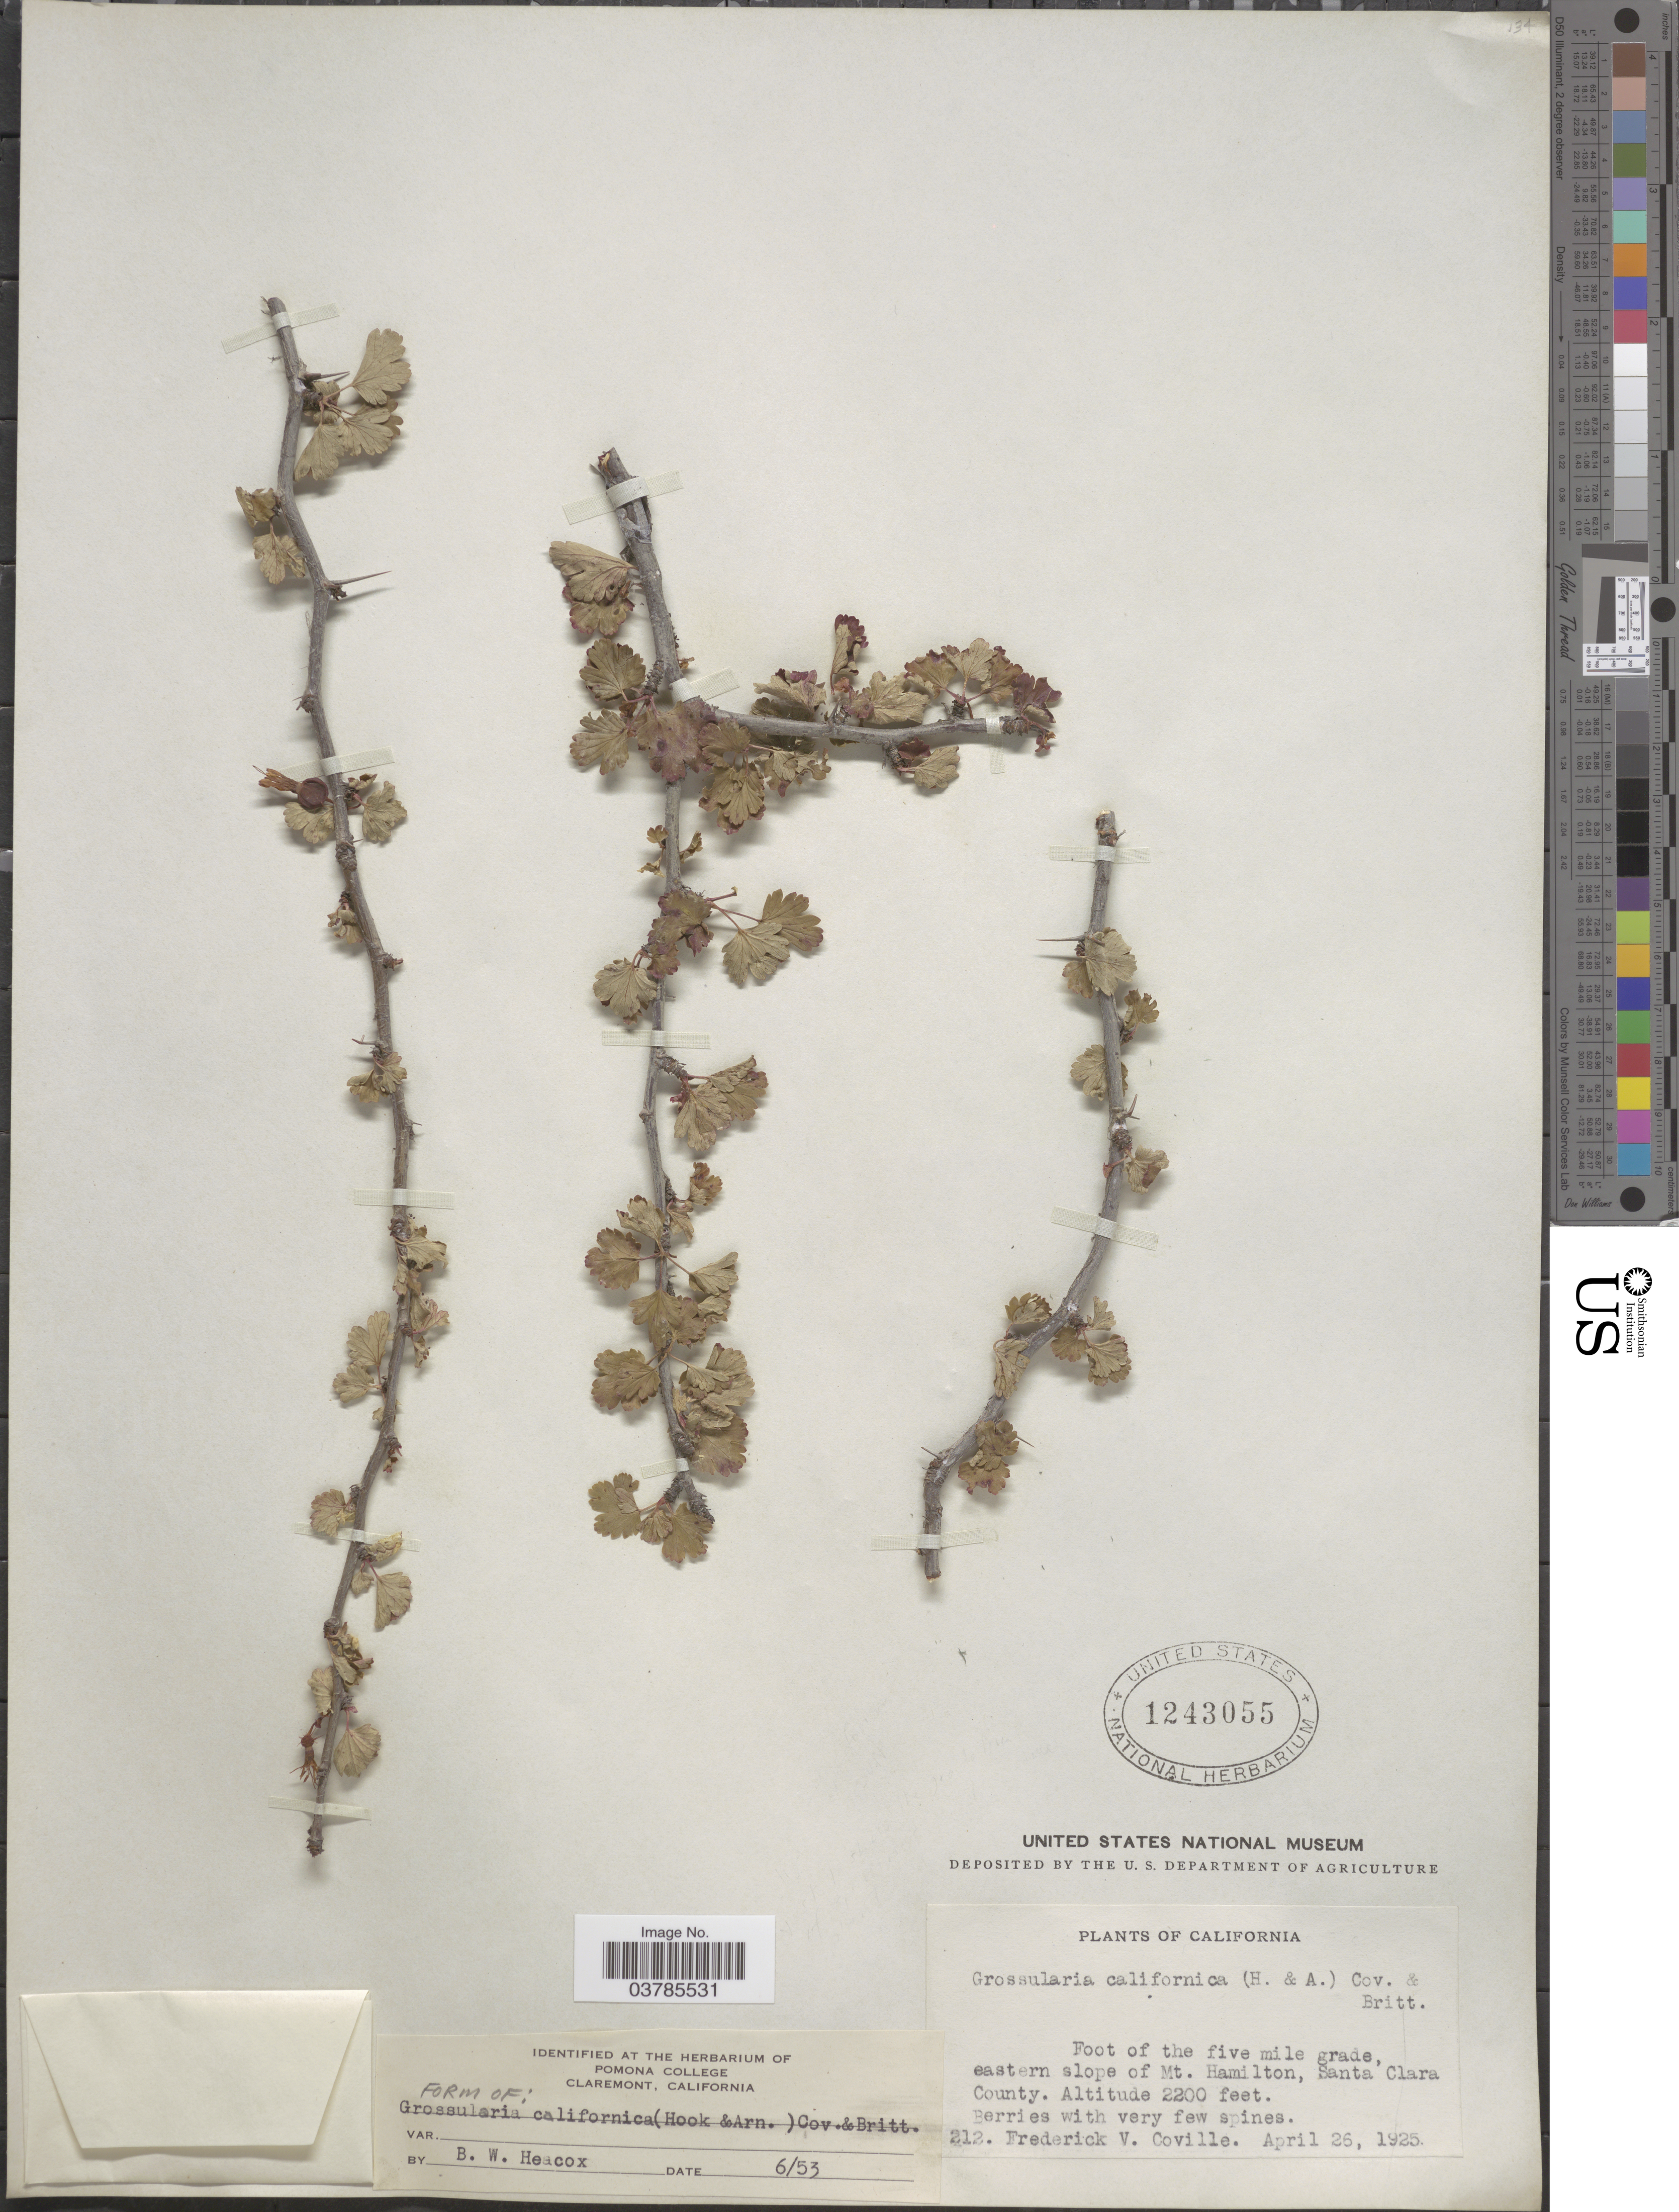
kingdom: Plantae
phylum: Tracheophyta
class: Magnoliopsida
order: Saxifragales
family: Grossulariaceae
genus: Ribes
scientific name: Ribes californicum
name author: Hook. & Arn.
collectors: F. V. Coville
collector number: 212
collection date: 1925-04-26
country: United States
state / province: California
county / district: Santa Clara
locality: Foot of the five mile grade, eastern slope of Mt. Hamilton, Santa Clara County.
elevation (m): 671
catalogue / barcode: US 1243055